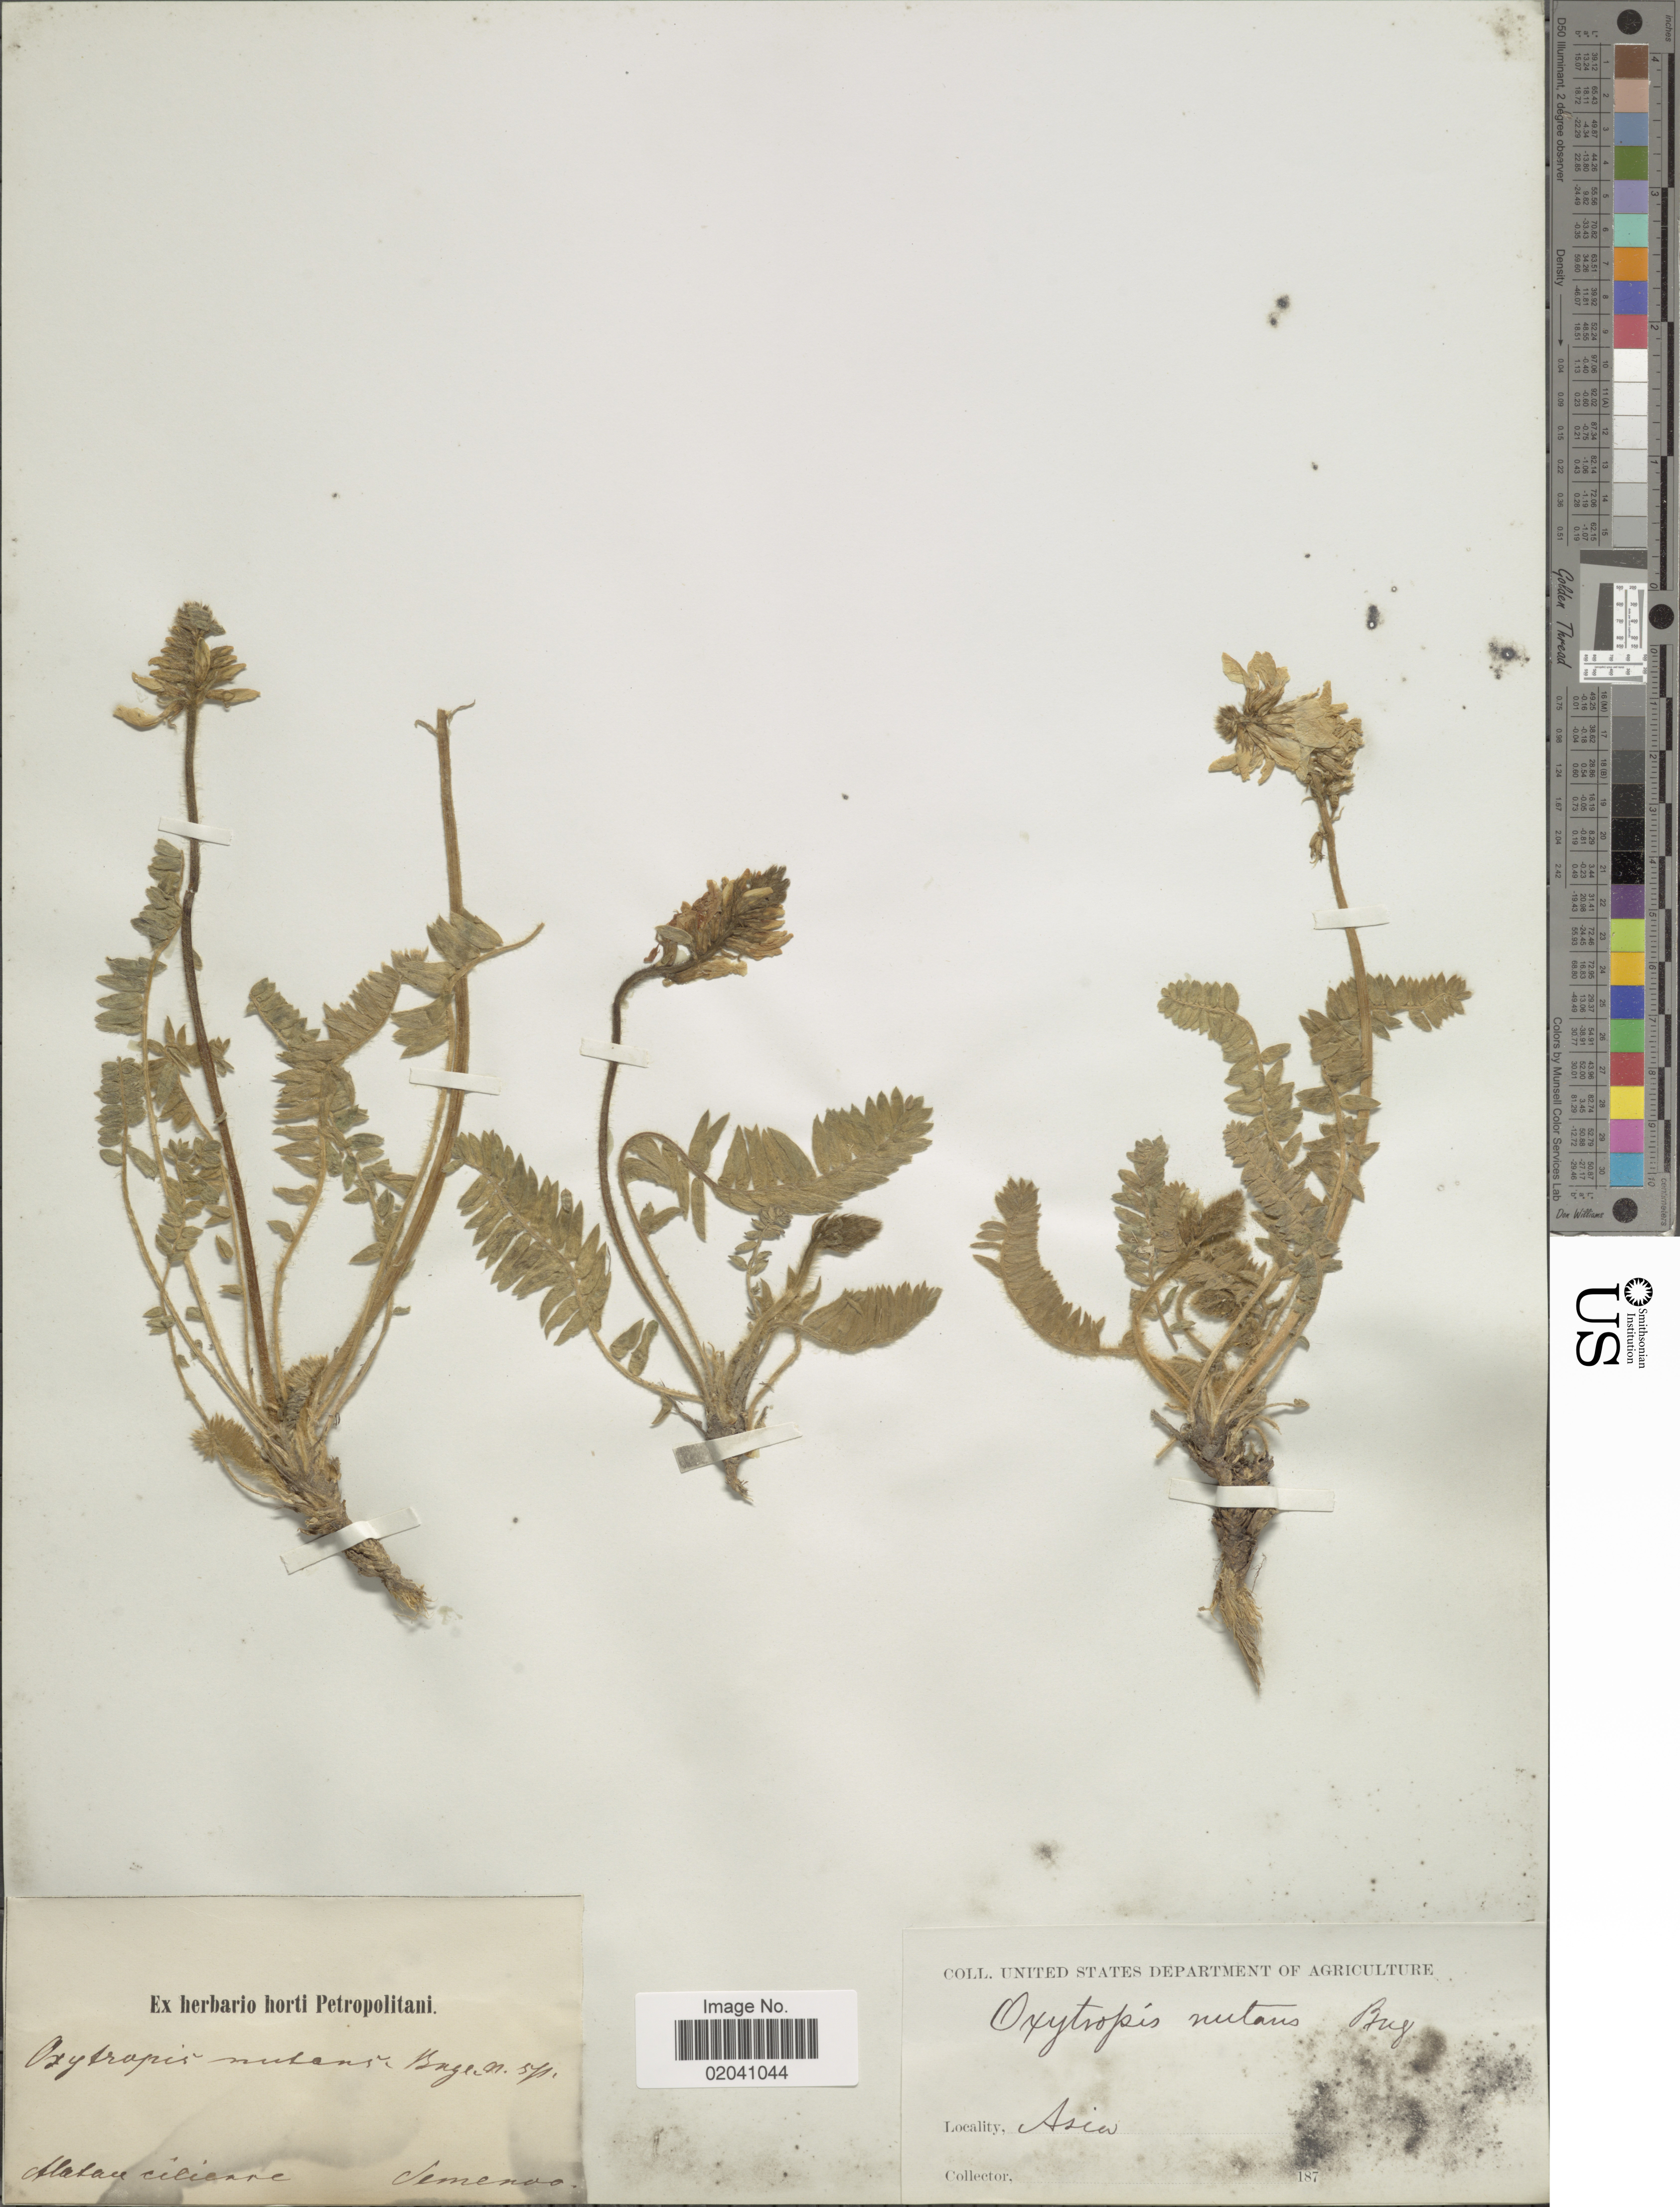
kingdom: Plantae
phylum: Tracheophyta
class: Magnoliopsida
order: Fabales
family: Fabaceae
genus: Oxytropis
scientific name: Oxytropis nutans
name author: Bunge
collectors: -- Semenov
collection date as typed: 187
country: Kazakhstan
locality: Alatau ciliense